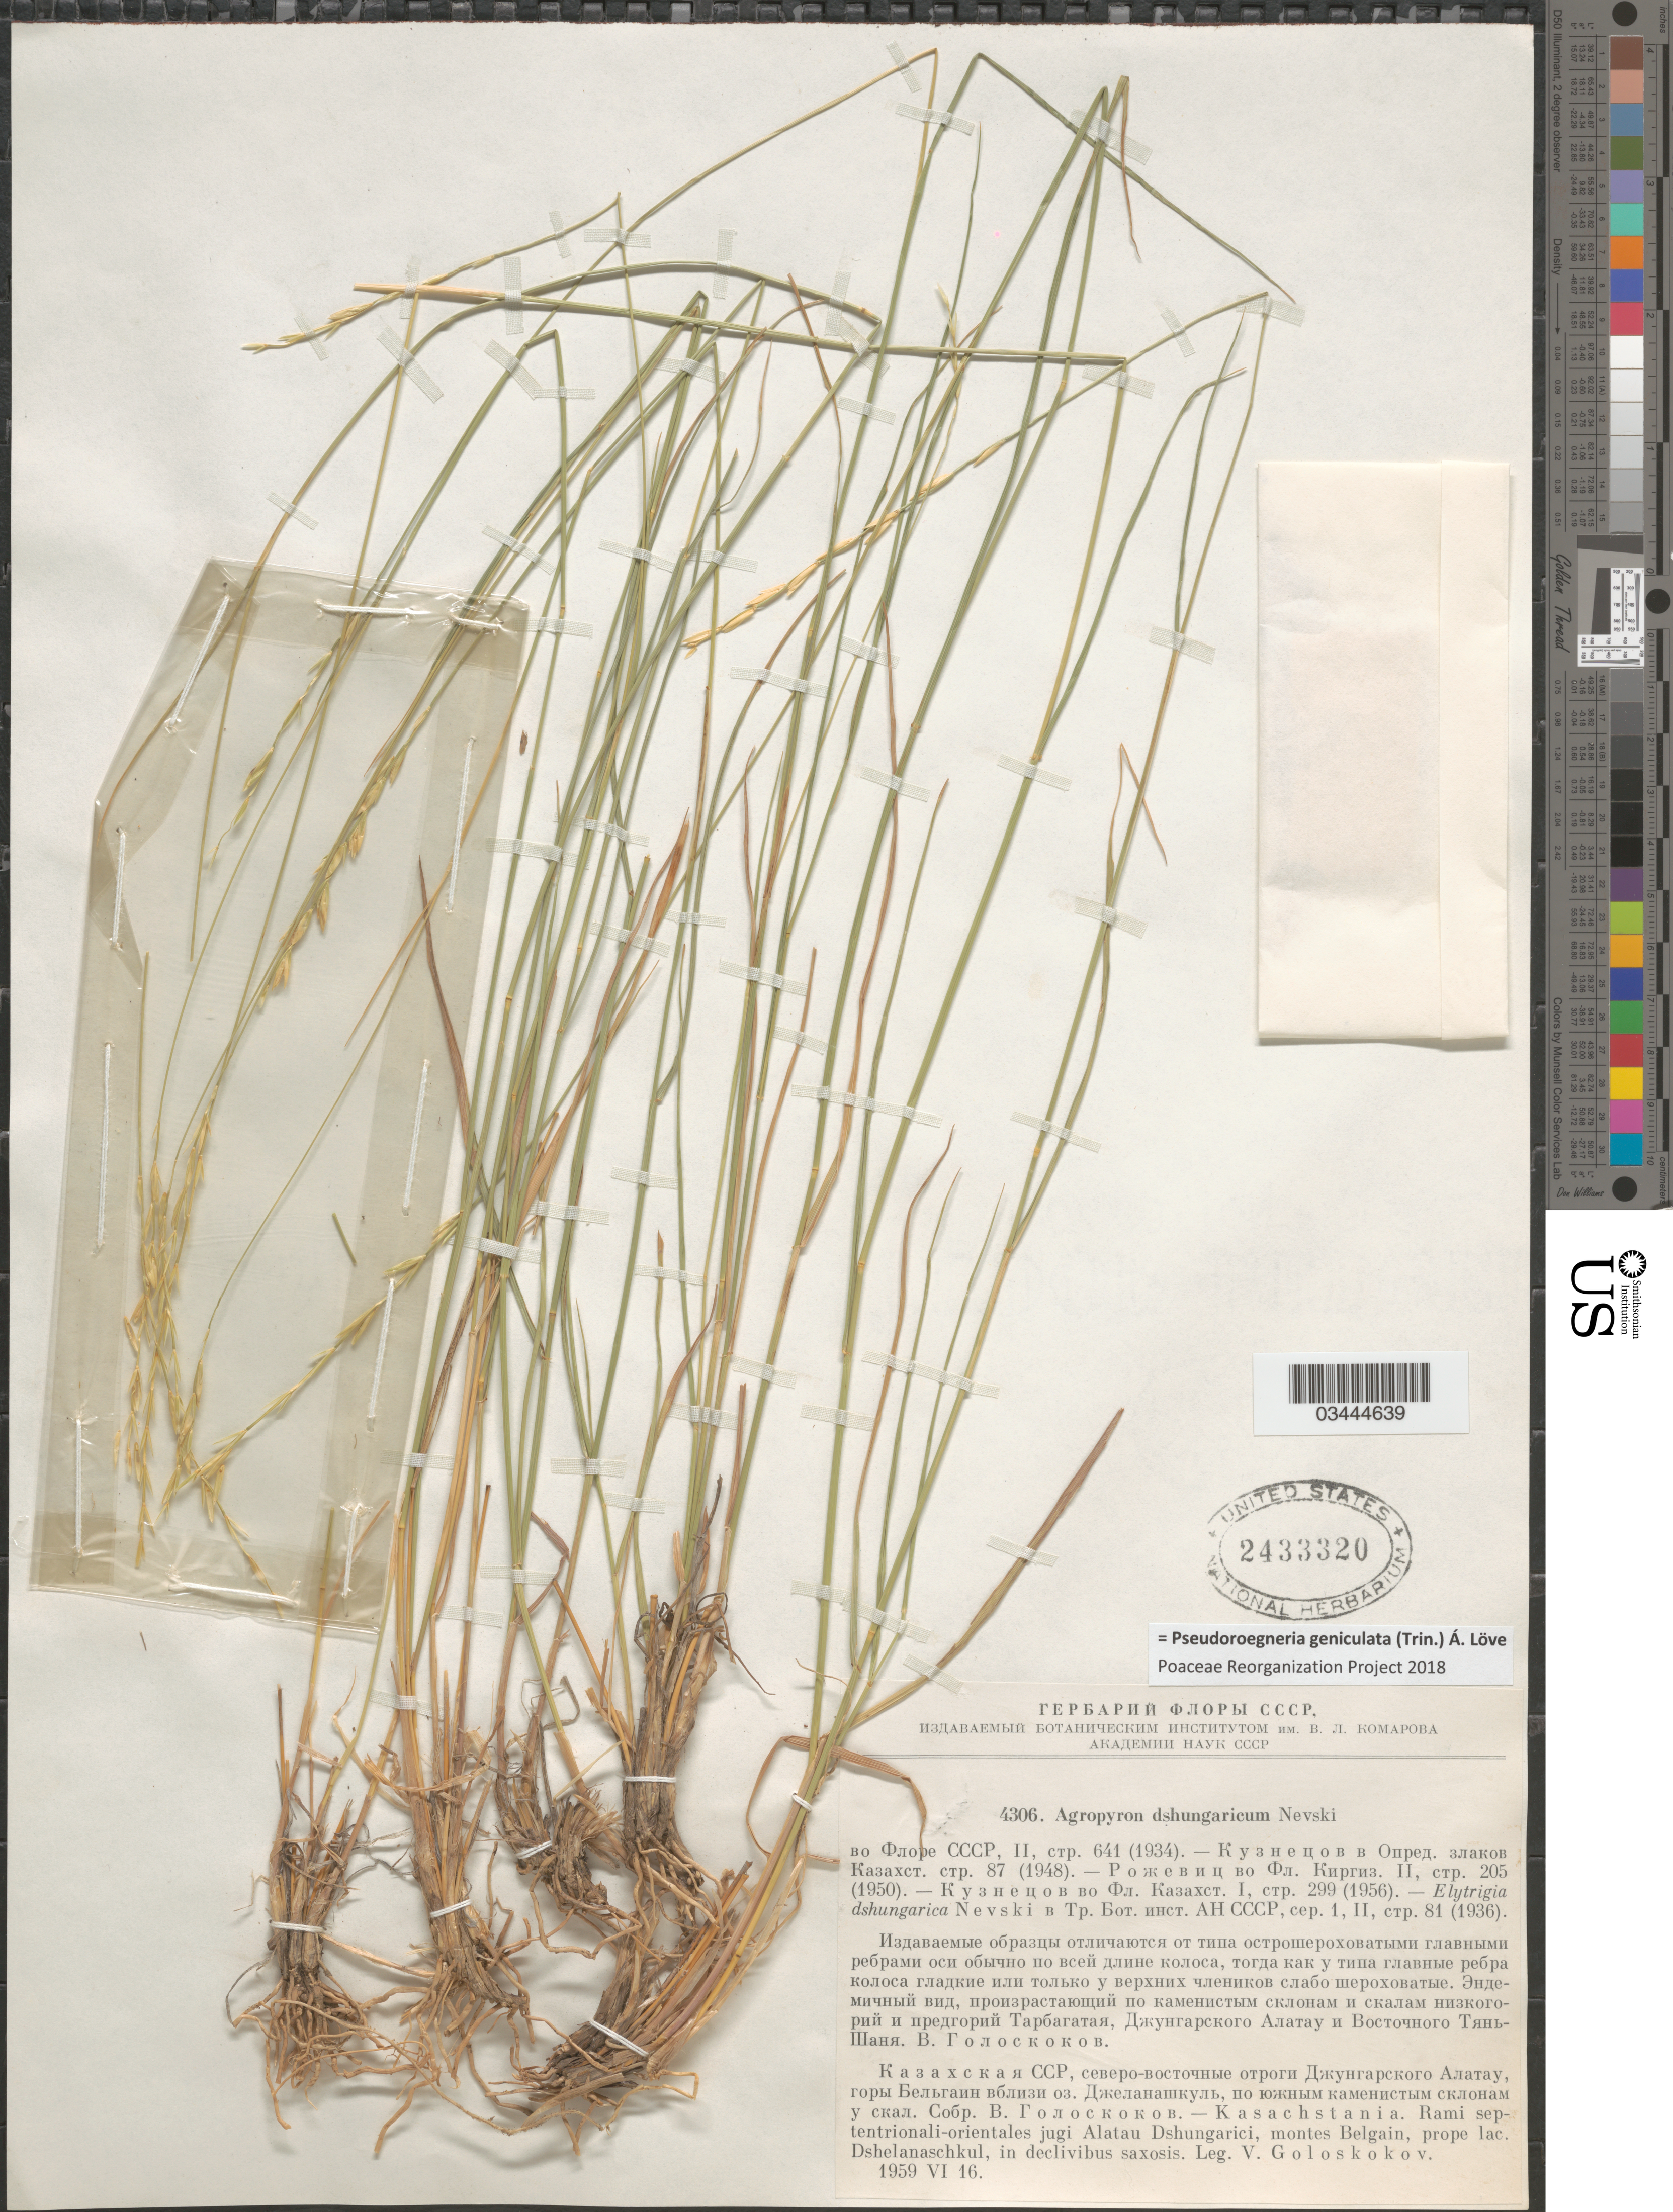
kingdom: Plantae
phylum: Tracheophyta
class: Liliopsida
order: Poales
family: Poaceae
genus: Pseudoroegneria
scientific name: Pseudoroegneria geniculata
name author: (Trin.) Á. Löve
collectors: V. P. Goloskokov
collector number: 4306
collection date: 1959-06-16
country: Kazakhstan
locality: Kasachstania. Rami septentrionali-orientales jugi Alatau Dshungarici, montes Belgain, prope lac. Dshelanaschkul, in declivibus saxosis.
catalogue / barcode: US 2433320